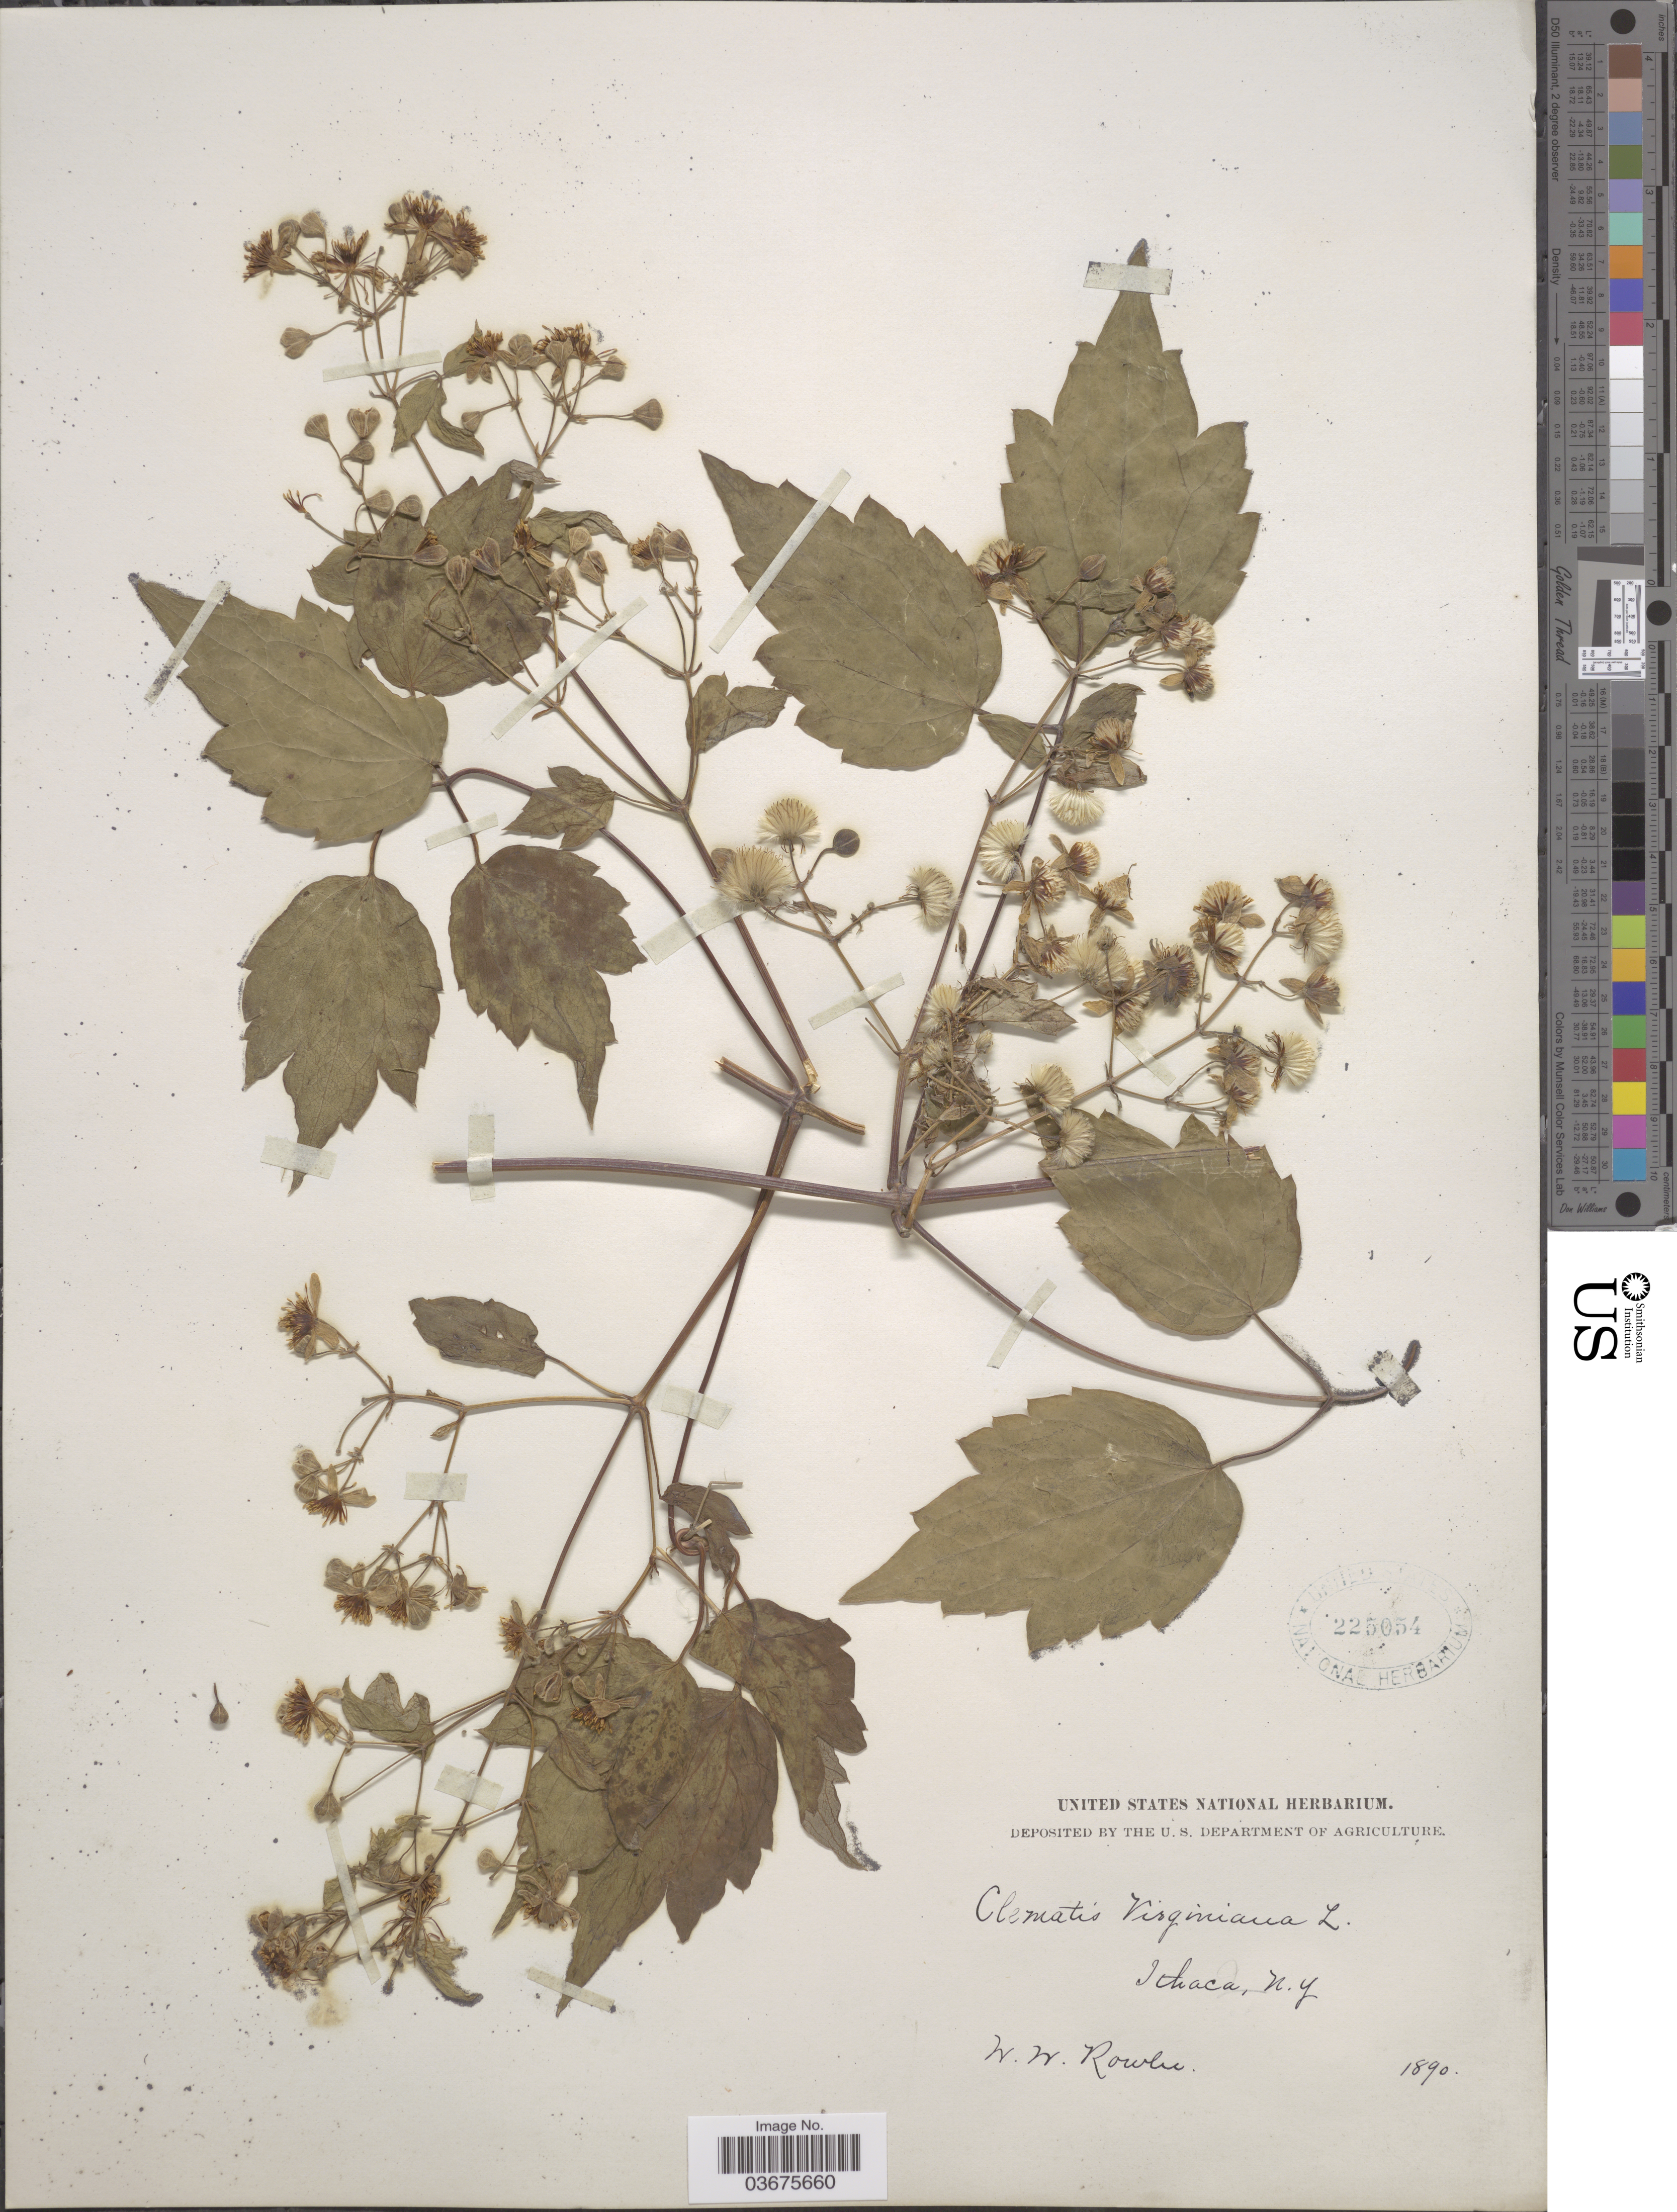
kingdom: Plantae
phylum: Tracheophyta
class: Magnoliopsida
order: Ranunculales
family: Ranunculaceae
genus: Clematis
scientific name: Clematis virginiana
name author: L.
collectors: W. W. Rowlee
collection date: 1890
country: United States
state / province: New York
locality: Ithaca.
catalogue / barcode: US 225054